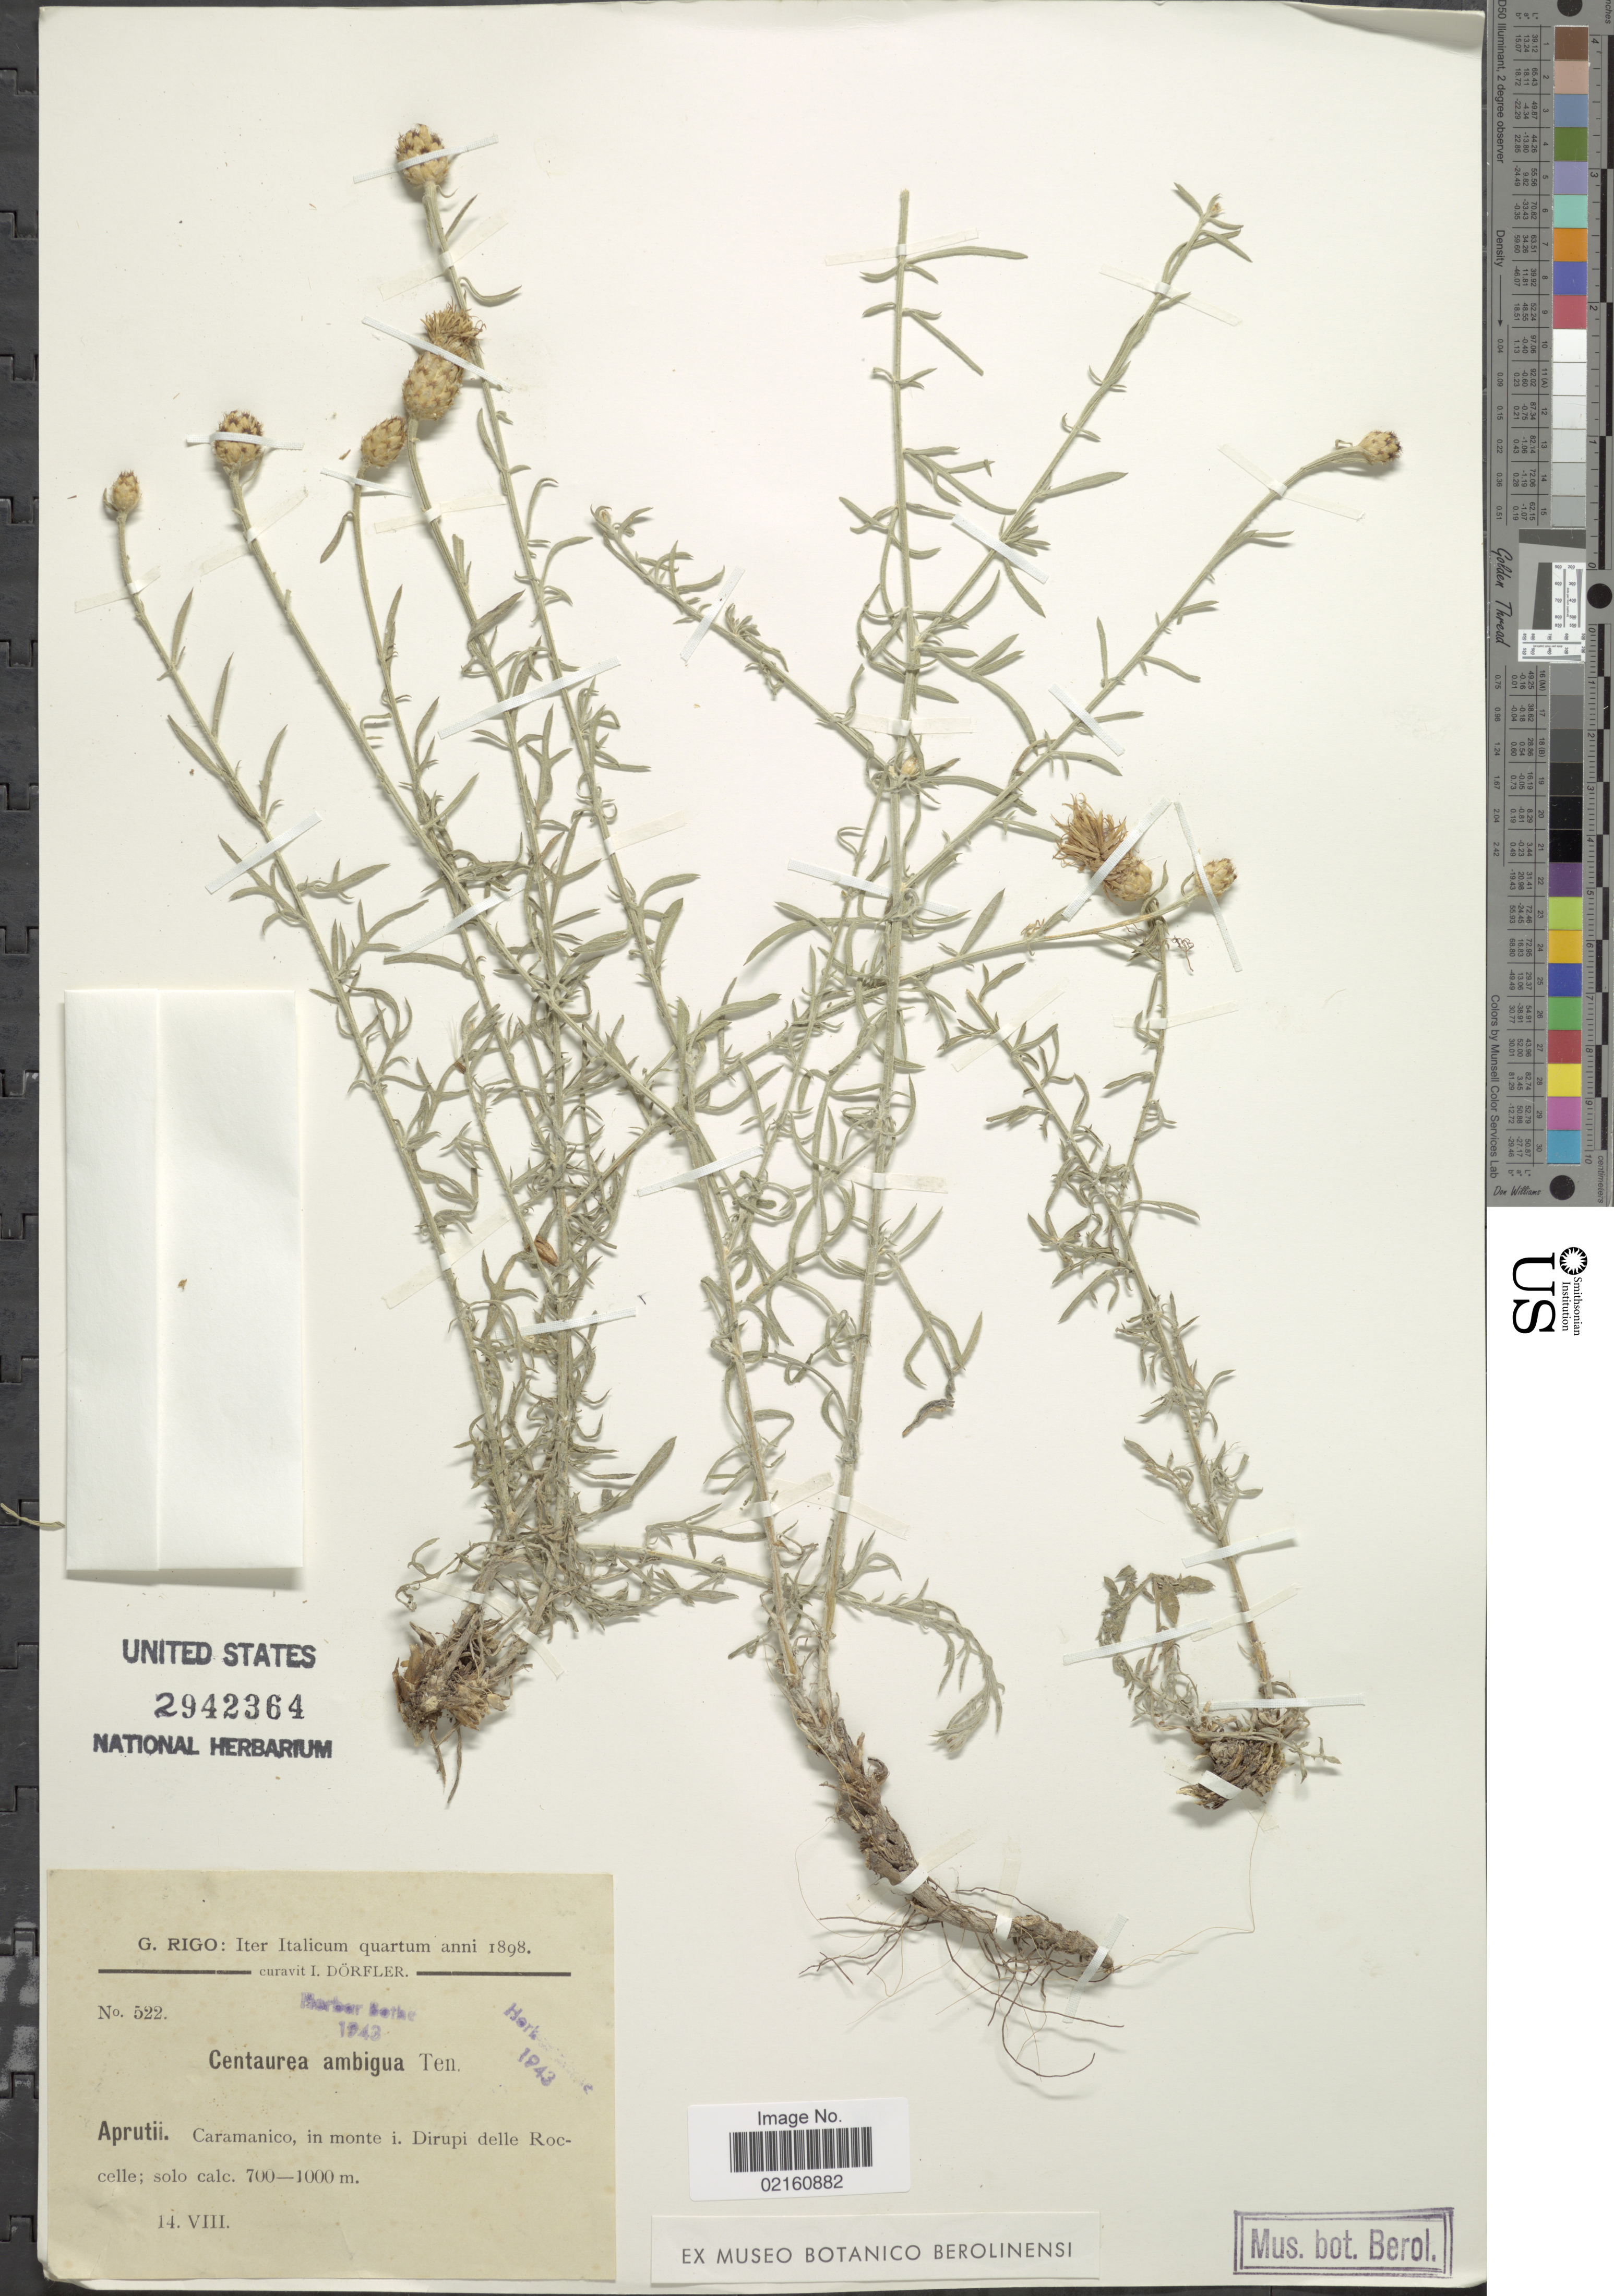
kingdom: Plantae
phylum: Tracheophyta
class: Magnoliopsida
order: Asterales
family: Asteraceae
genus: Centaurea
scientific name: Centaurea ambigua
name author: Guss.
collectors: G. Rigo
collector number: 522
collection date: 1898-08-14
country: Italy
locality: Aprutii, Caramanico, on monte i. Dirupi delle Roccelle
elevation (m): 700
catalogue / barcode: US 2942364